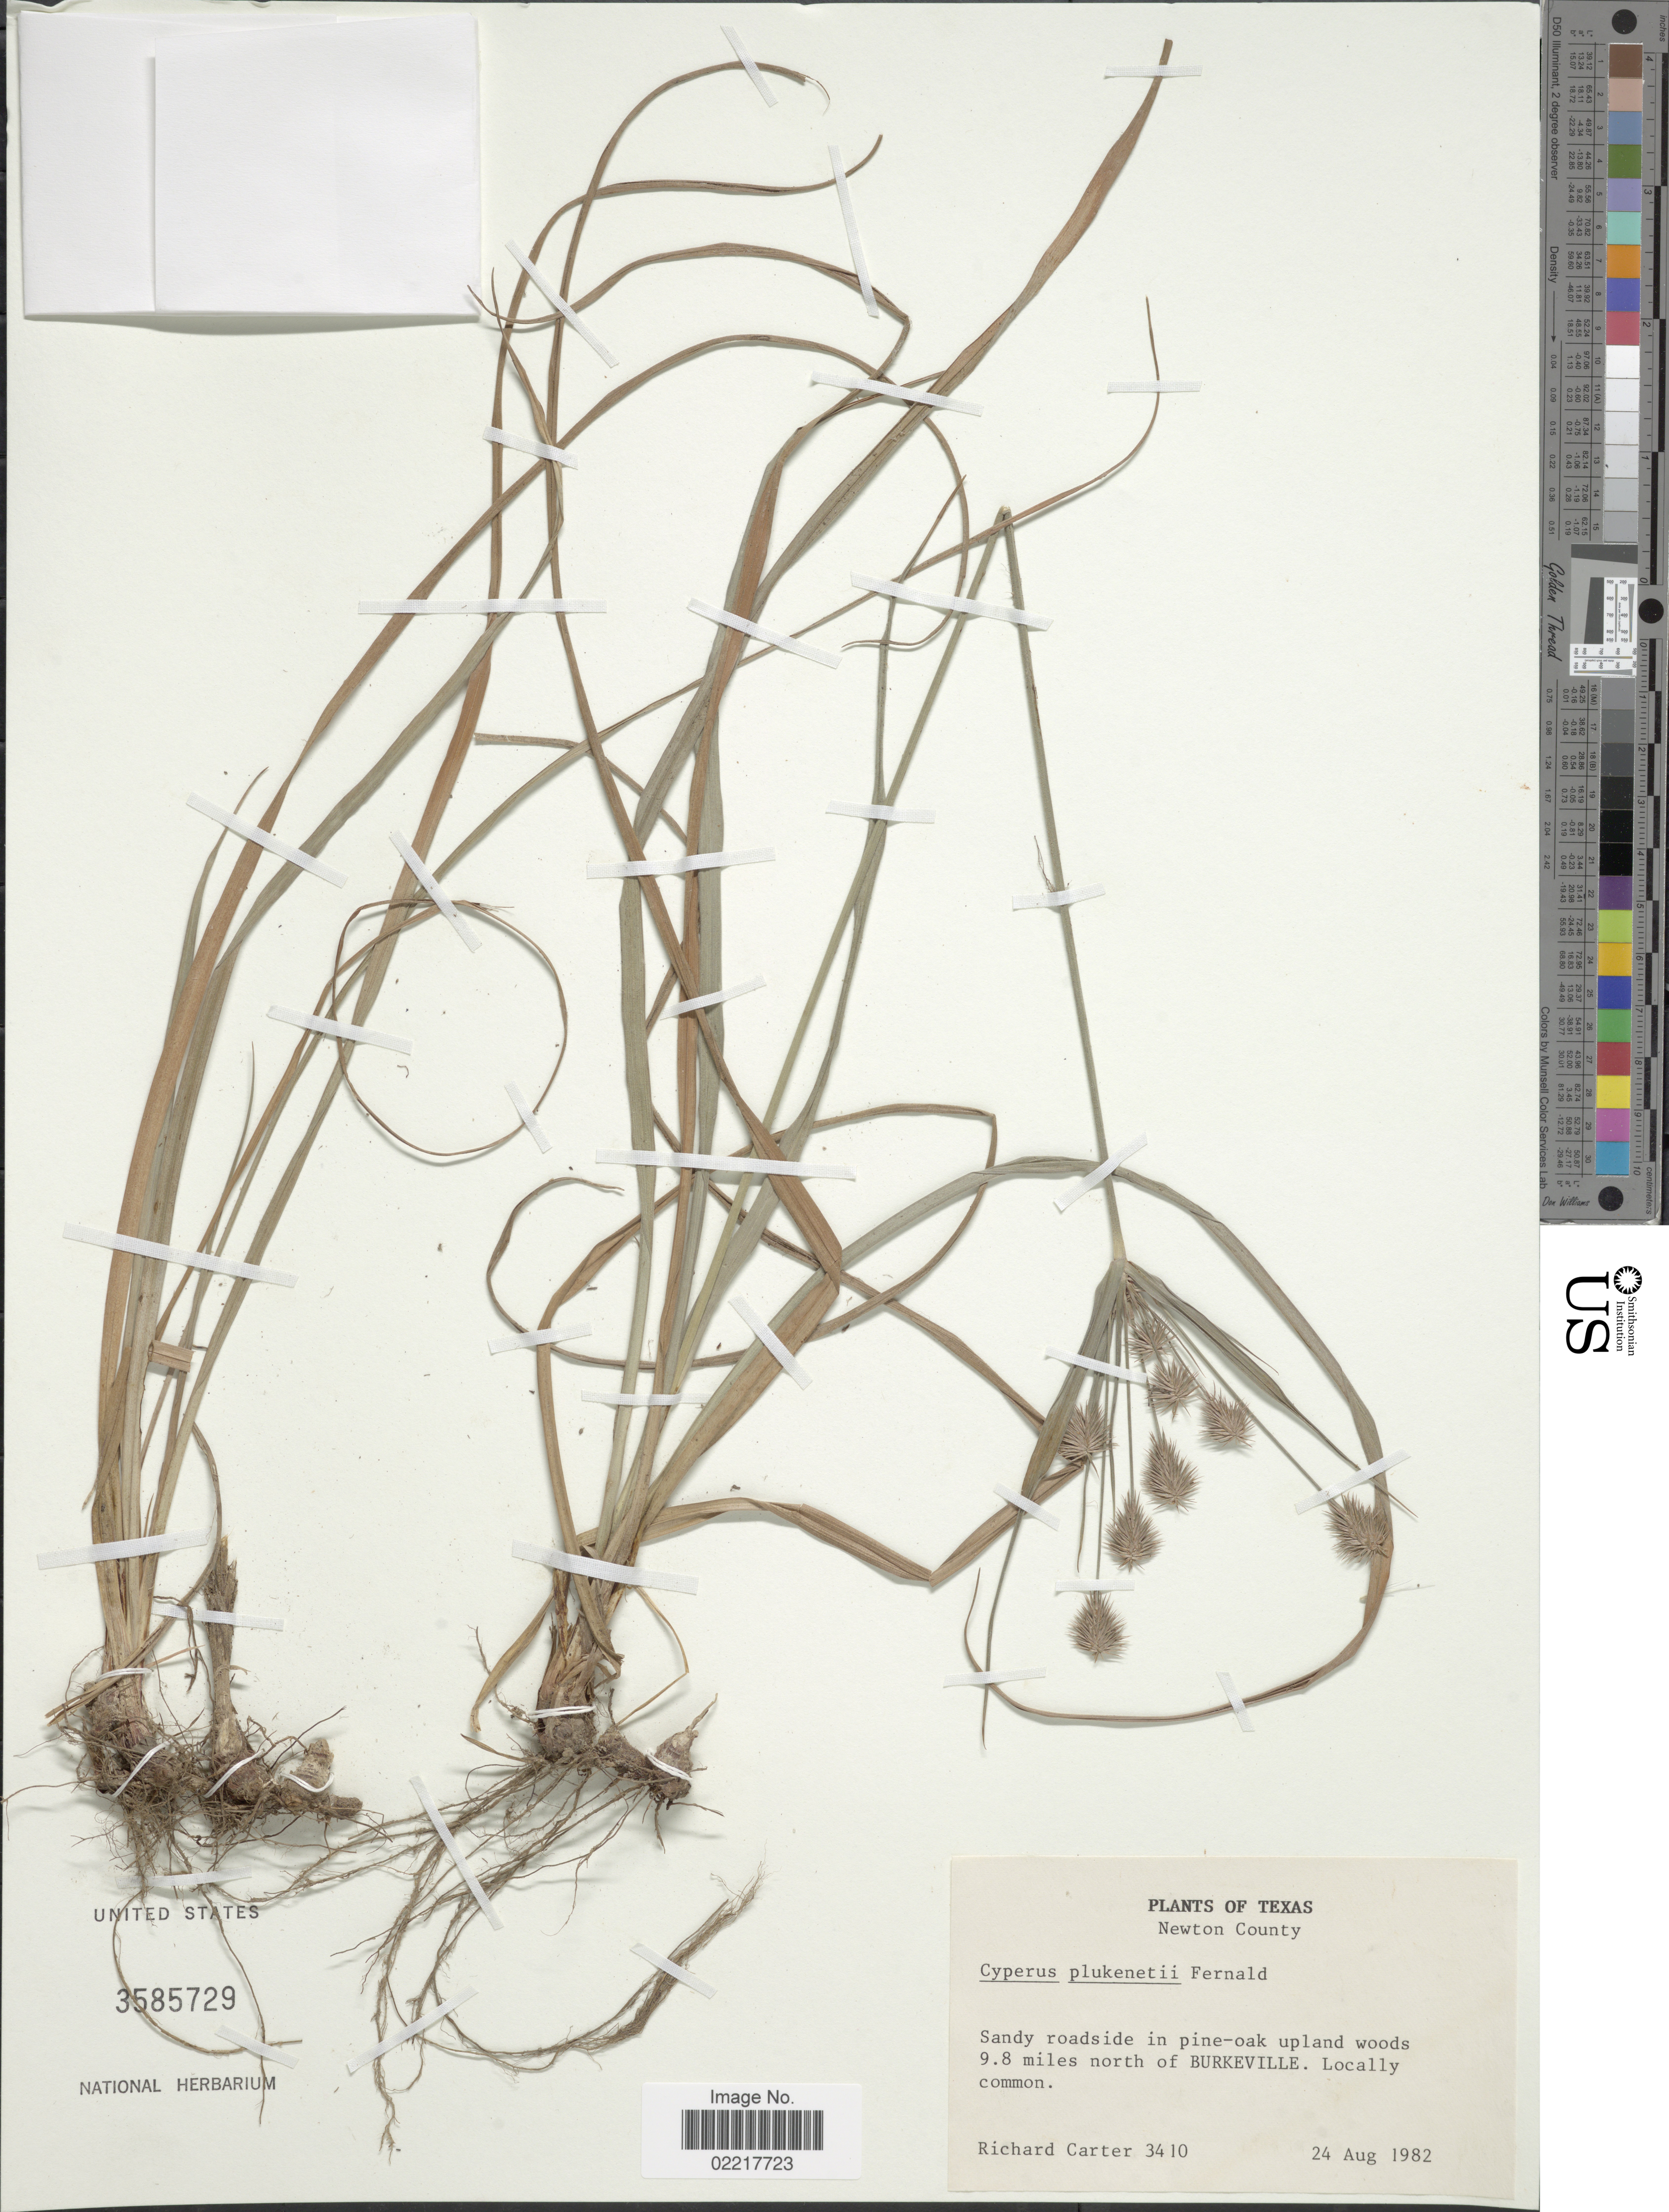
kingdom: Plantae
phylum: Tracheophyta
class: Liliopsida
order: Poales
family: Cyperaceae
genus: Cyperus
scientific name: Cyperus plukenetii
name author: Fernald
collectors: R. Carter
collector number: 3410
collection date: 1982-08-24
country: United States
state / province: Texas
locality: Newton County. 9.8 miles north of Burkeville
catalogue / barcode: US 3585729